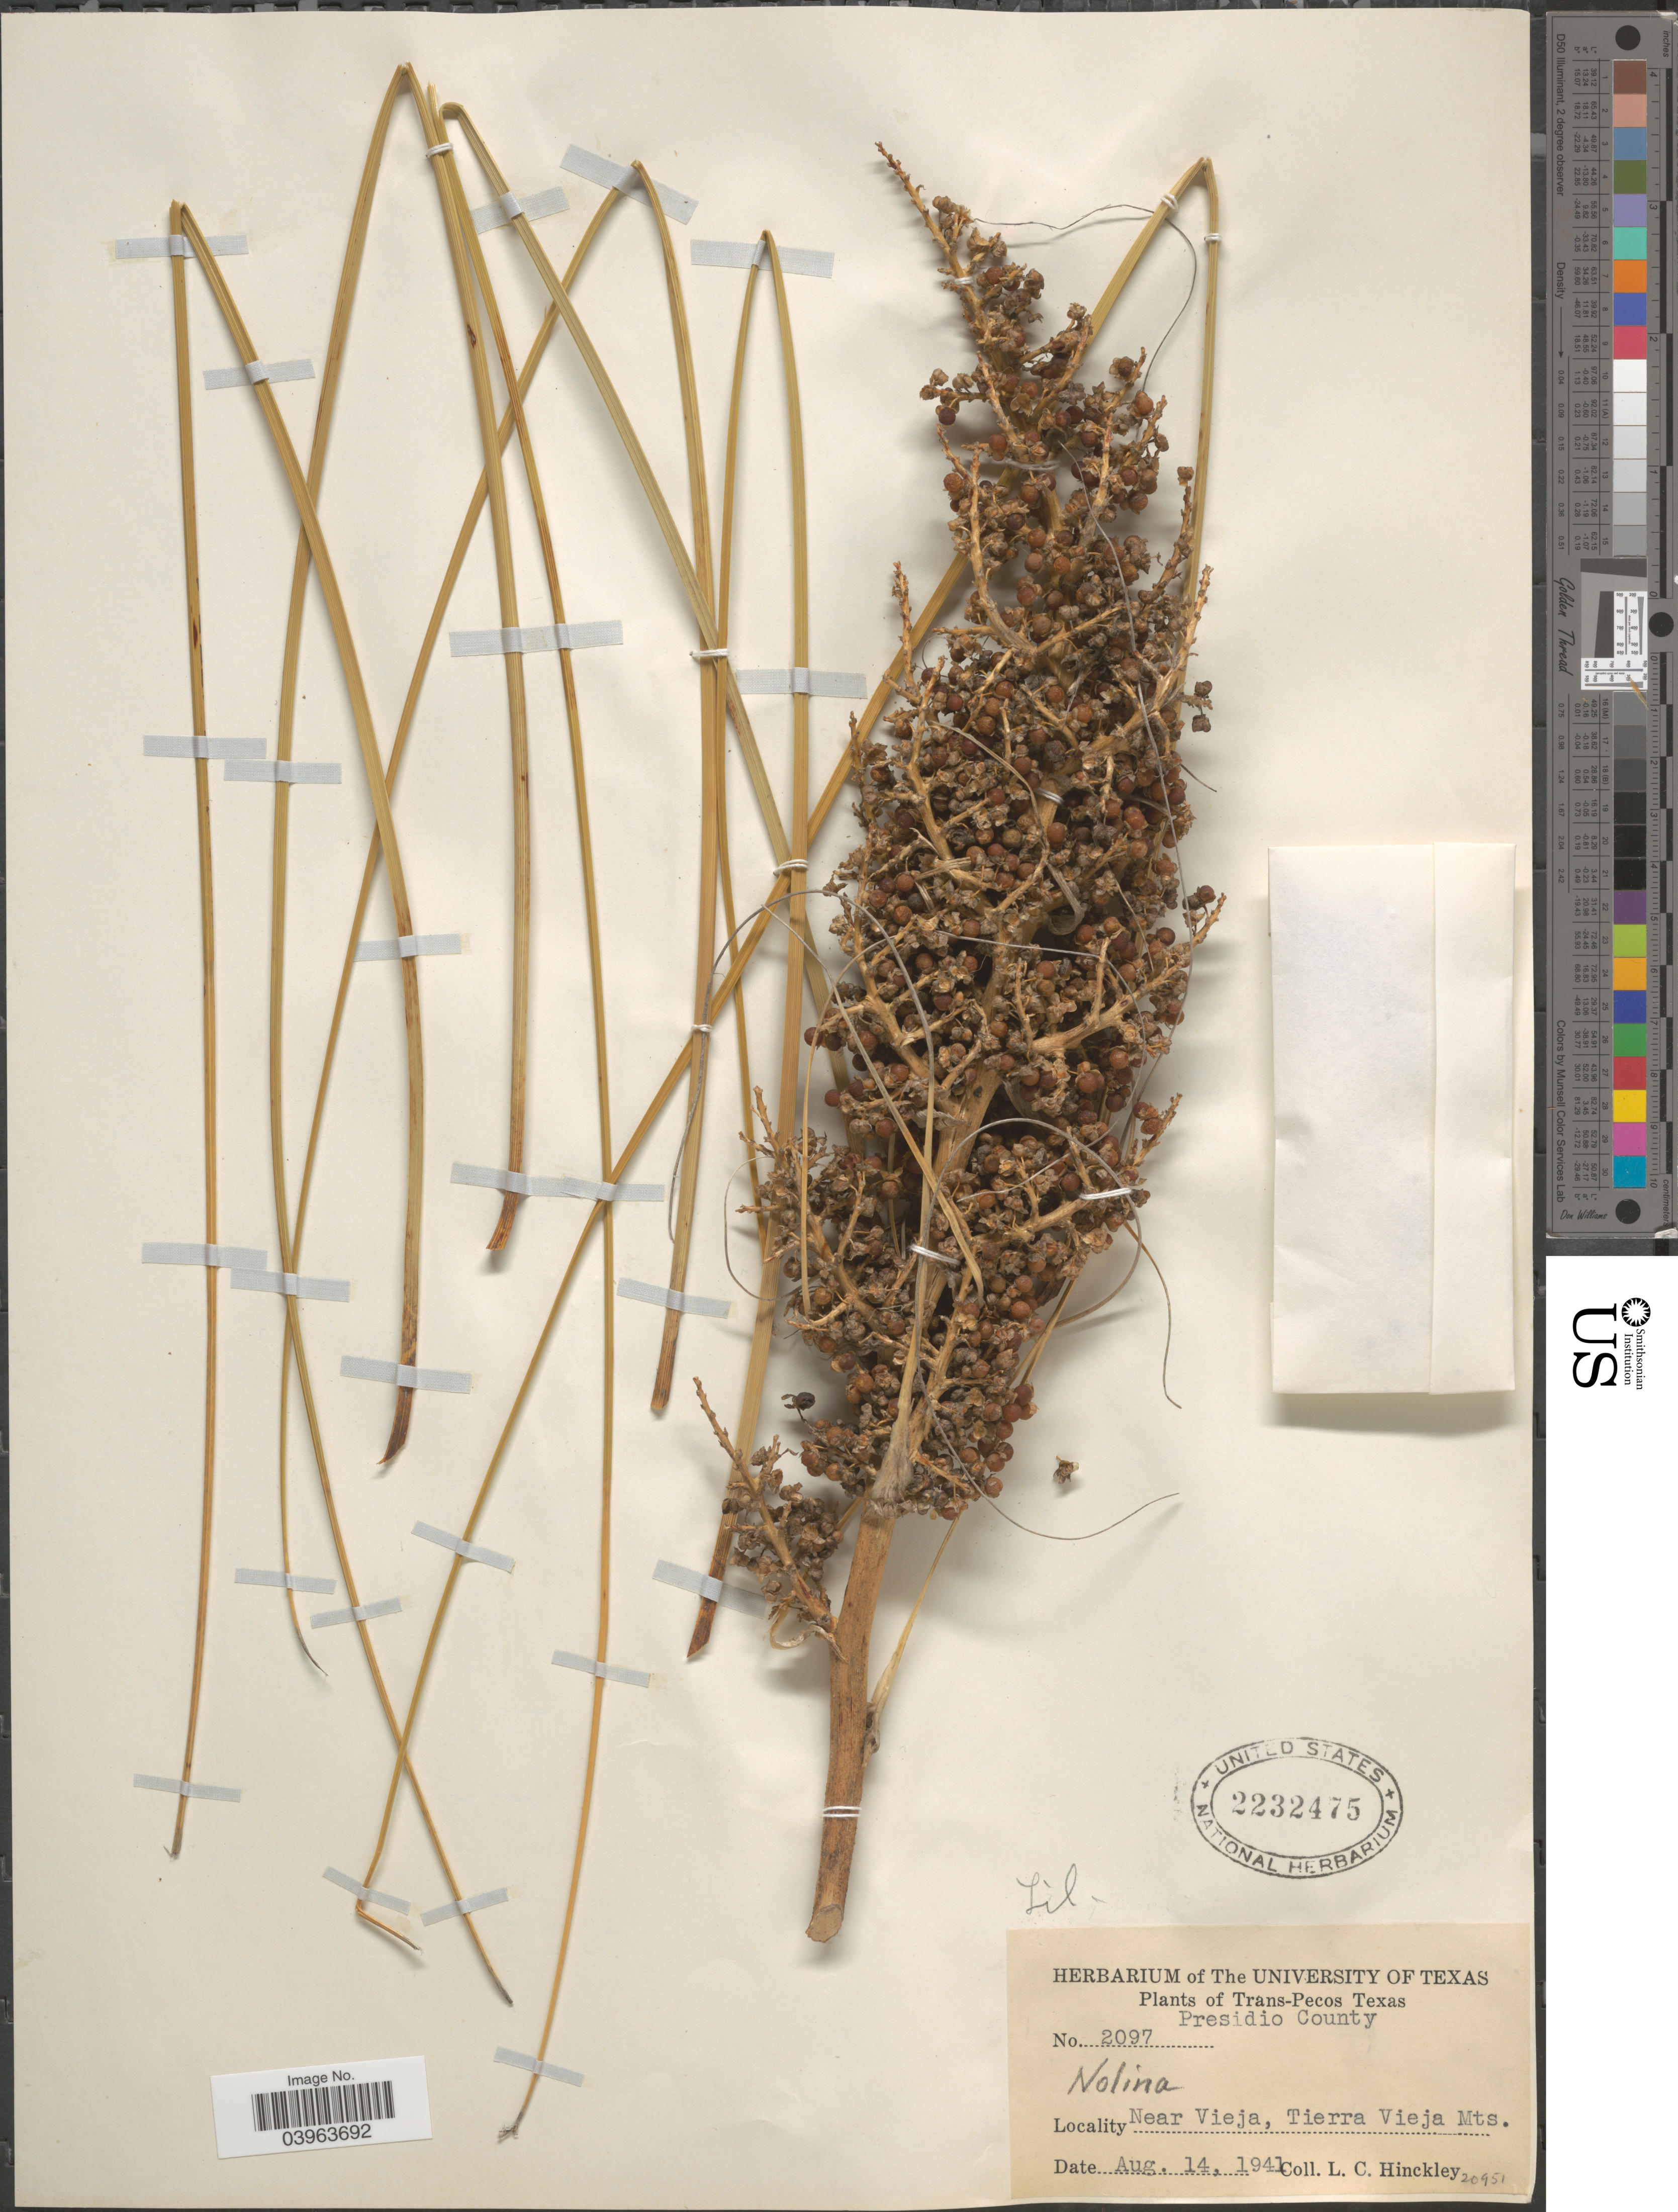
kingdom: Plantae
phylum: Tracheophyta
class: Liliopsida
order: Asparagales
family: Asparagaceae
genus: Nolina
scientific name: Nolina sp.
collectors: L. Hinckley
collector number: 2097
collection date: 1941-08-14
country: United States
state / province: Texas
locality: Trans-Pecos Texas. Presidio County. Near Vieja, Tierra Vieja Mts.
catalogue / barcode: US 2232475